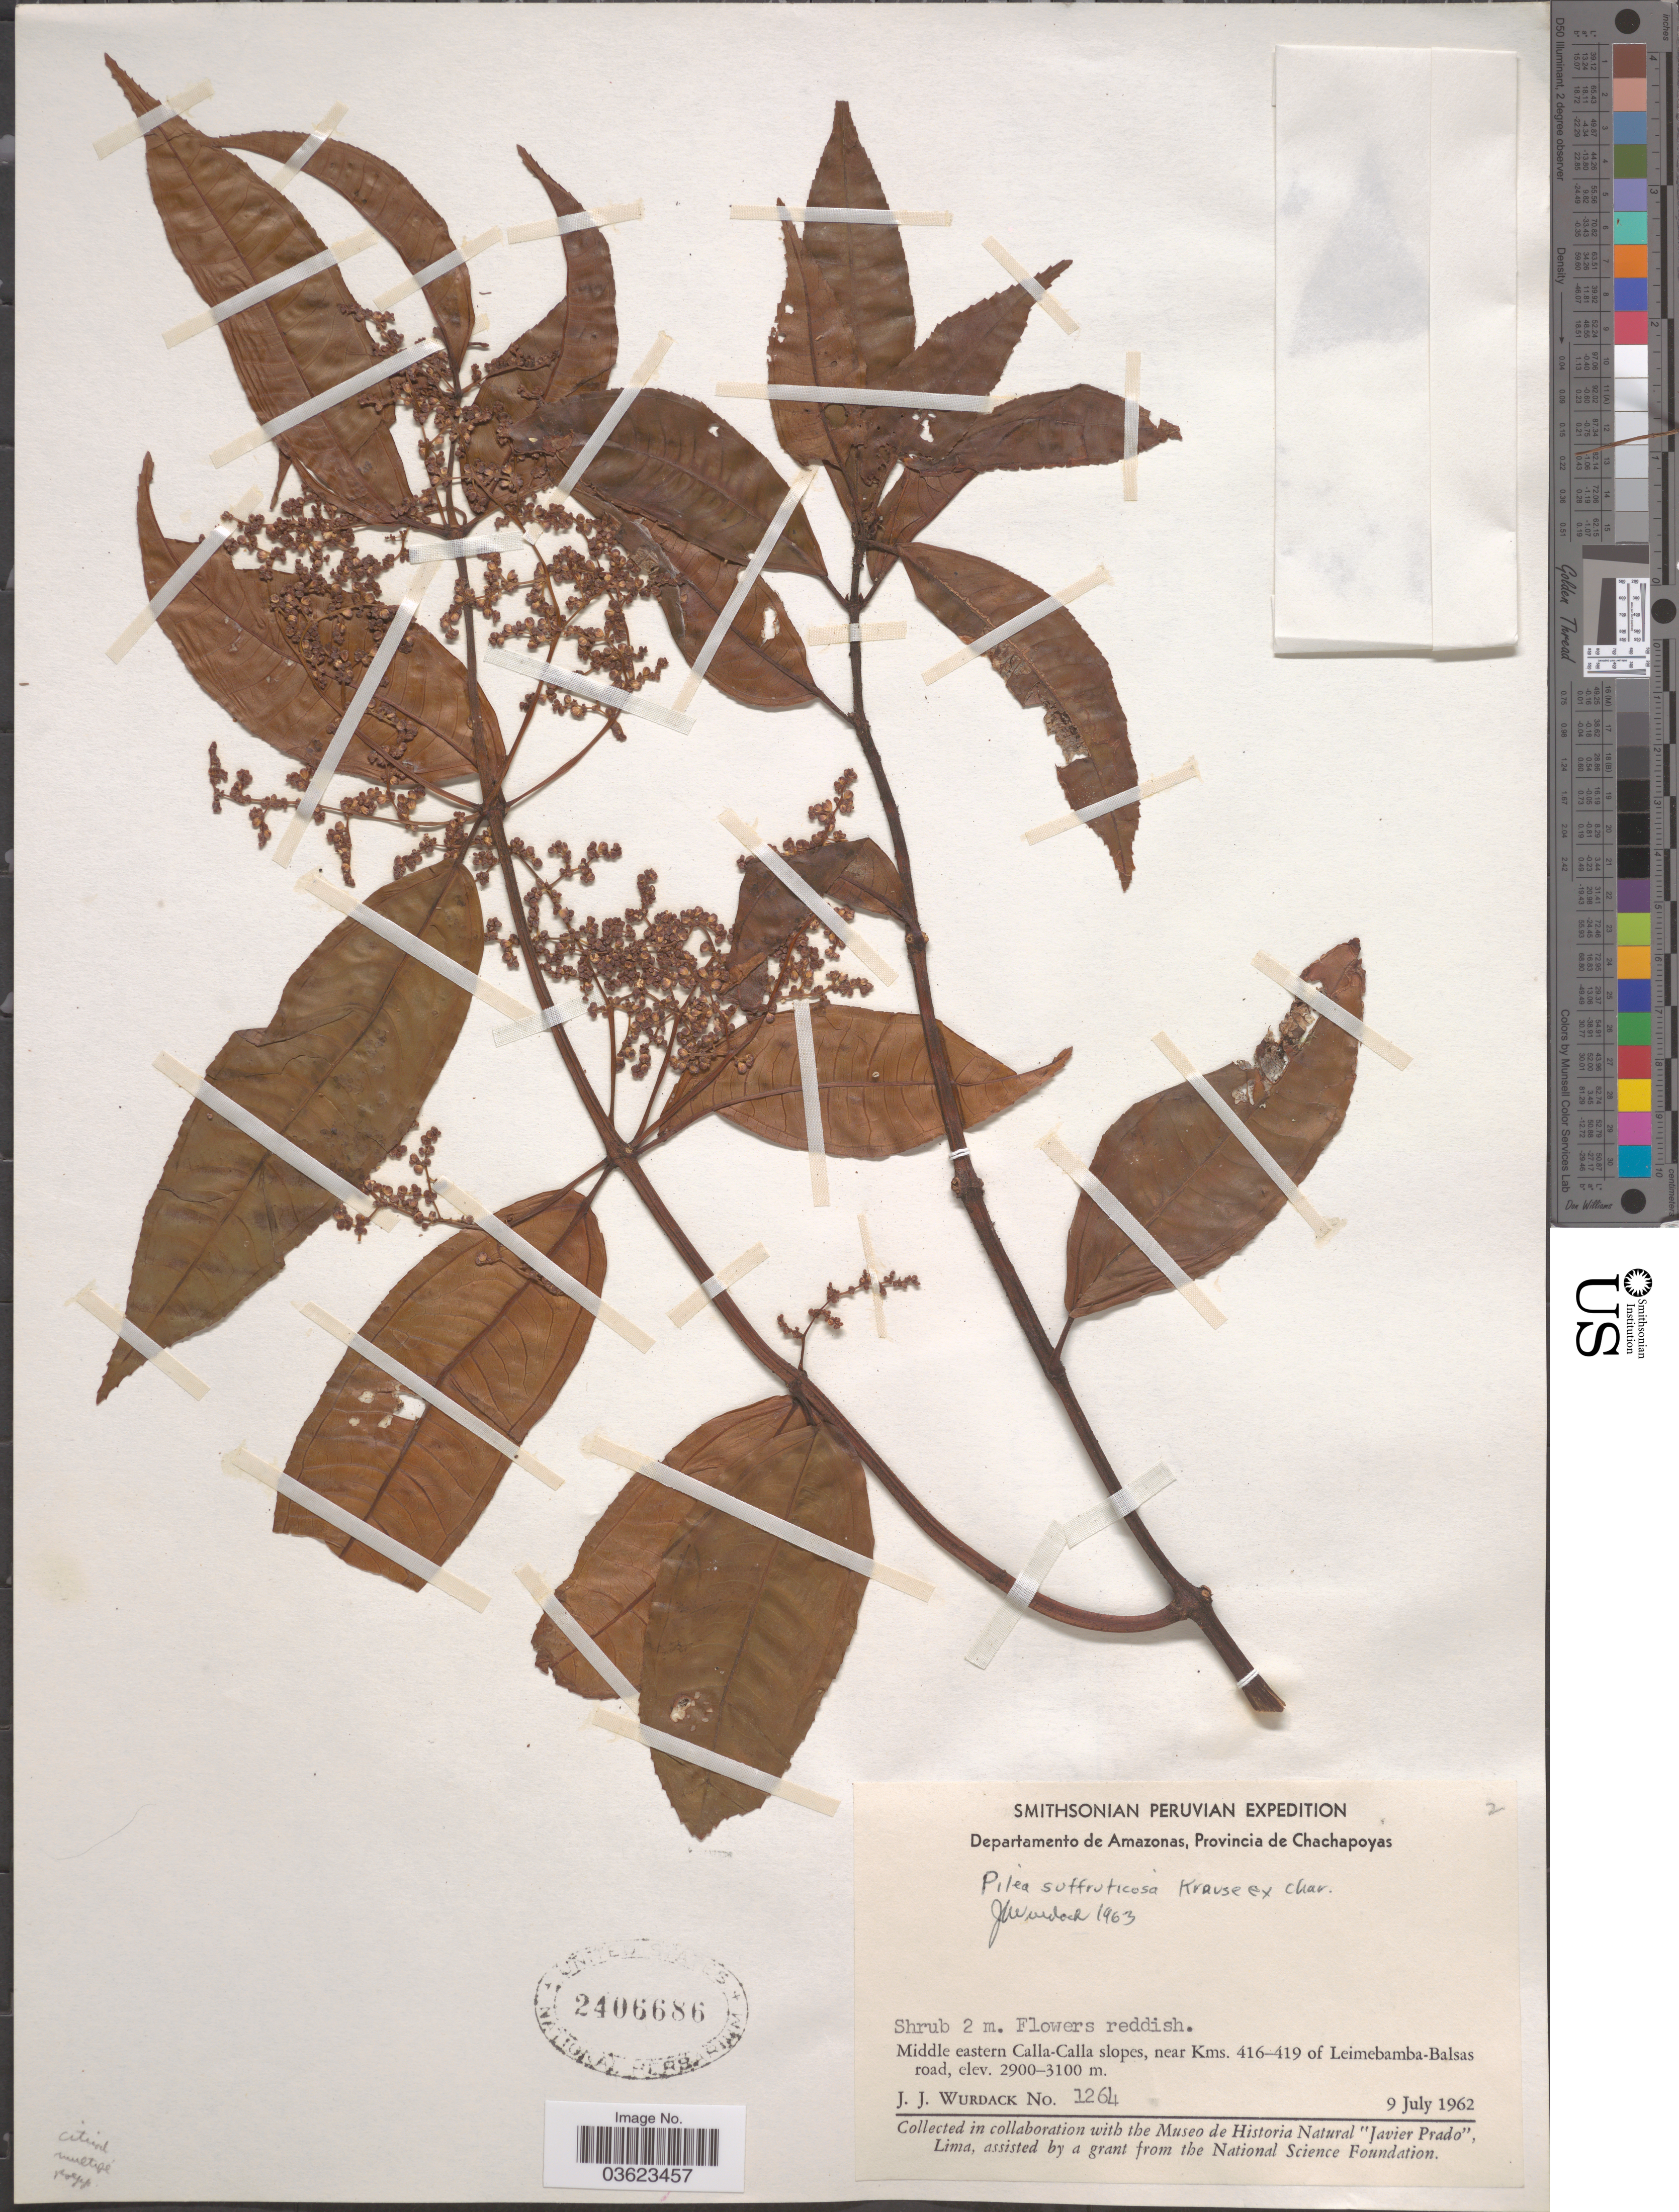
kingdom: Plantae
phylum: Tracheophyta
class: Magnoliopsida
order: Rosales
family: Urticaceae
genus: Pilea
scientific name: Pilea suffruticosa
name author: K. Krause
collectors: J. J. Wurdack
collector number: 1264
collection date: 1962-07-09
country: Peru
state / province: Amazonas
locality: Departamento de Amazonas, Provincia de Chachapoyas. Middle eastern Calla-Calla slopes, near Kms. 416-419 of Leimebamba-Balsas road.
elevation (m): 2900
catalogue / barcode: US 2406686